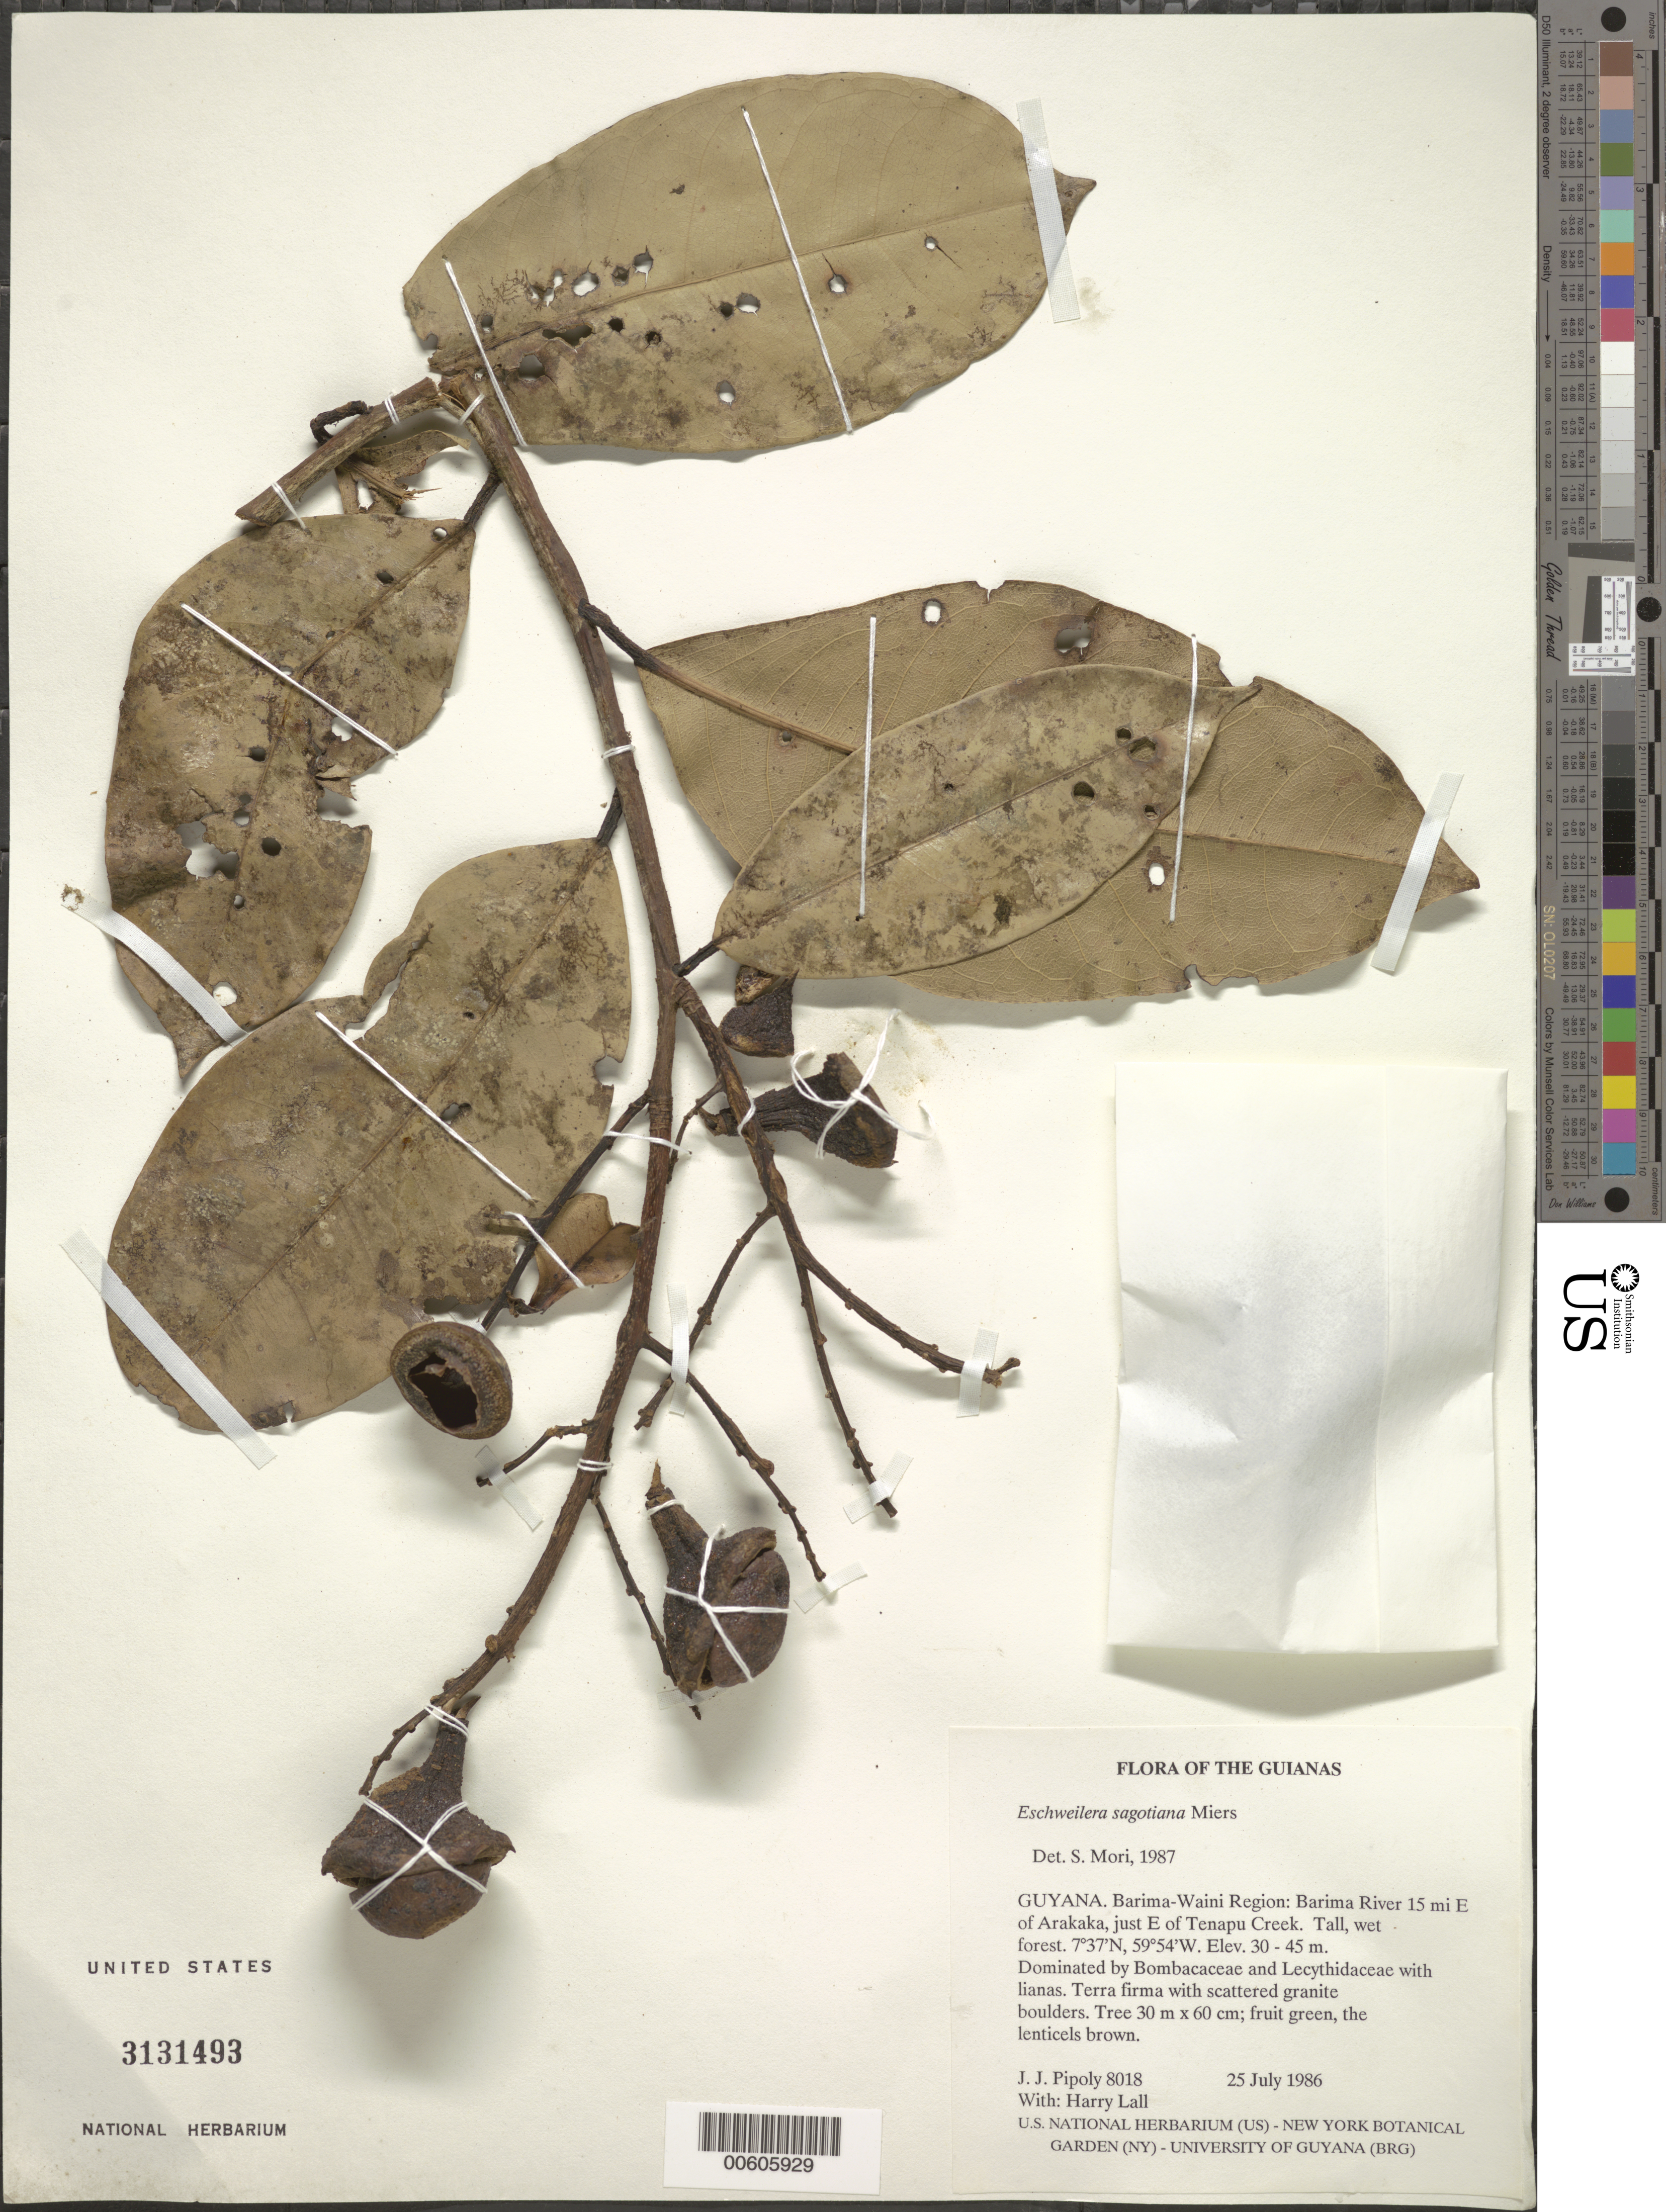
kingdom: Plantae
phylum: Tracheophyta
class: Magnoliopsida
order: Ericales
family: Lecythidaceae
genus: Eschweilera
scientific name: Eschweilera sagotiana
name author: Miers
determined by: Mori, Scott A.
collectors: J. J. Pipoly & H. Lall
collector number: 8018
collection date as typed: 25 July 1986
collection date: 1986-07-25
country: Guyana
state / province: Barima-Waini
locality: Barima River 15 mi E of Arakaka, just E of Tenapu Creek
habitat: Tall, wet forest dominated by Bombacaceae and Lecythidaceae with lianas. Terra firma with scattered granite boulders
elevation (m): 30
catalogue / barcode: US 3131493